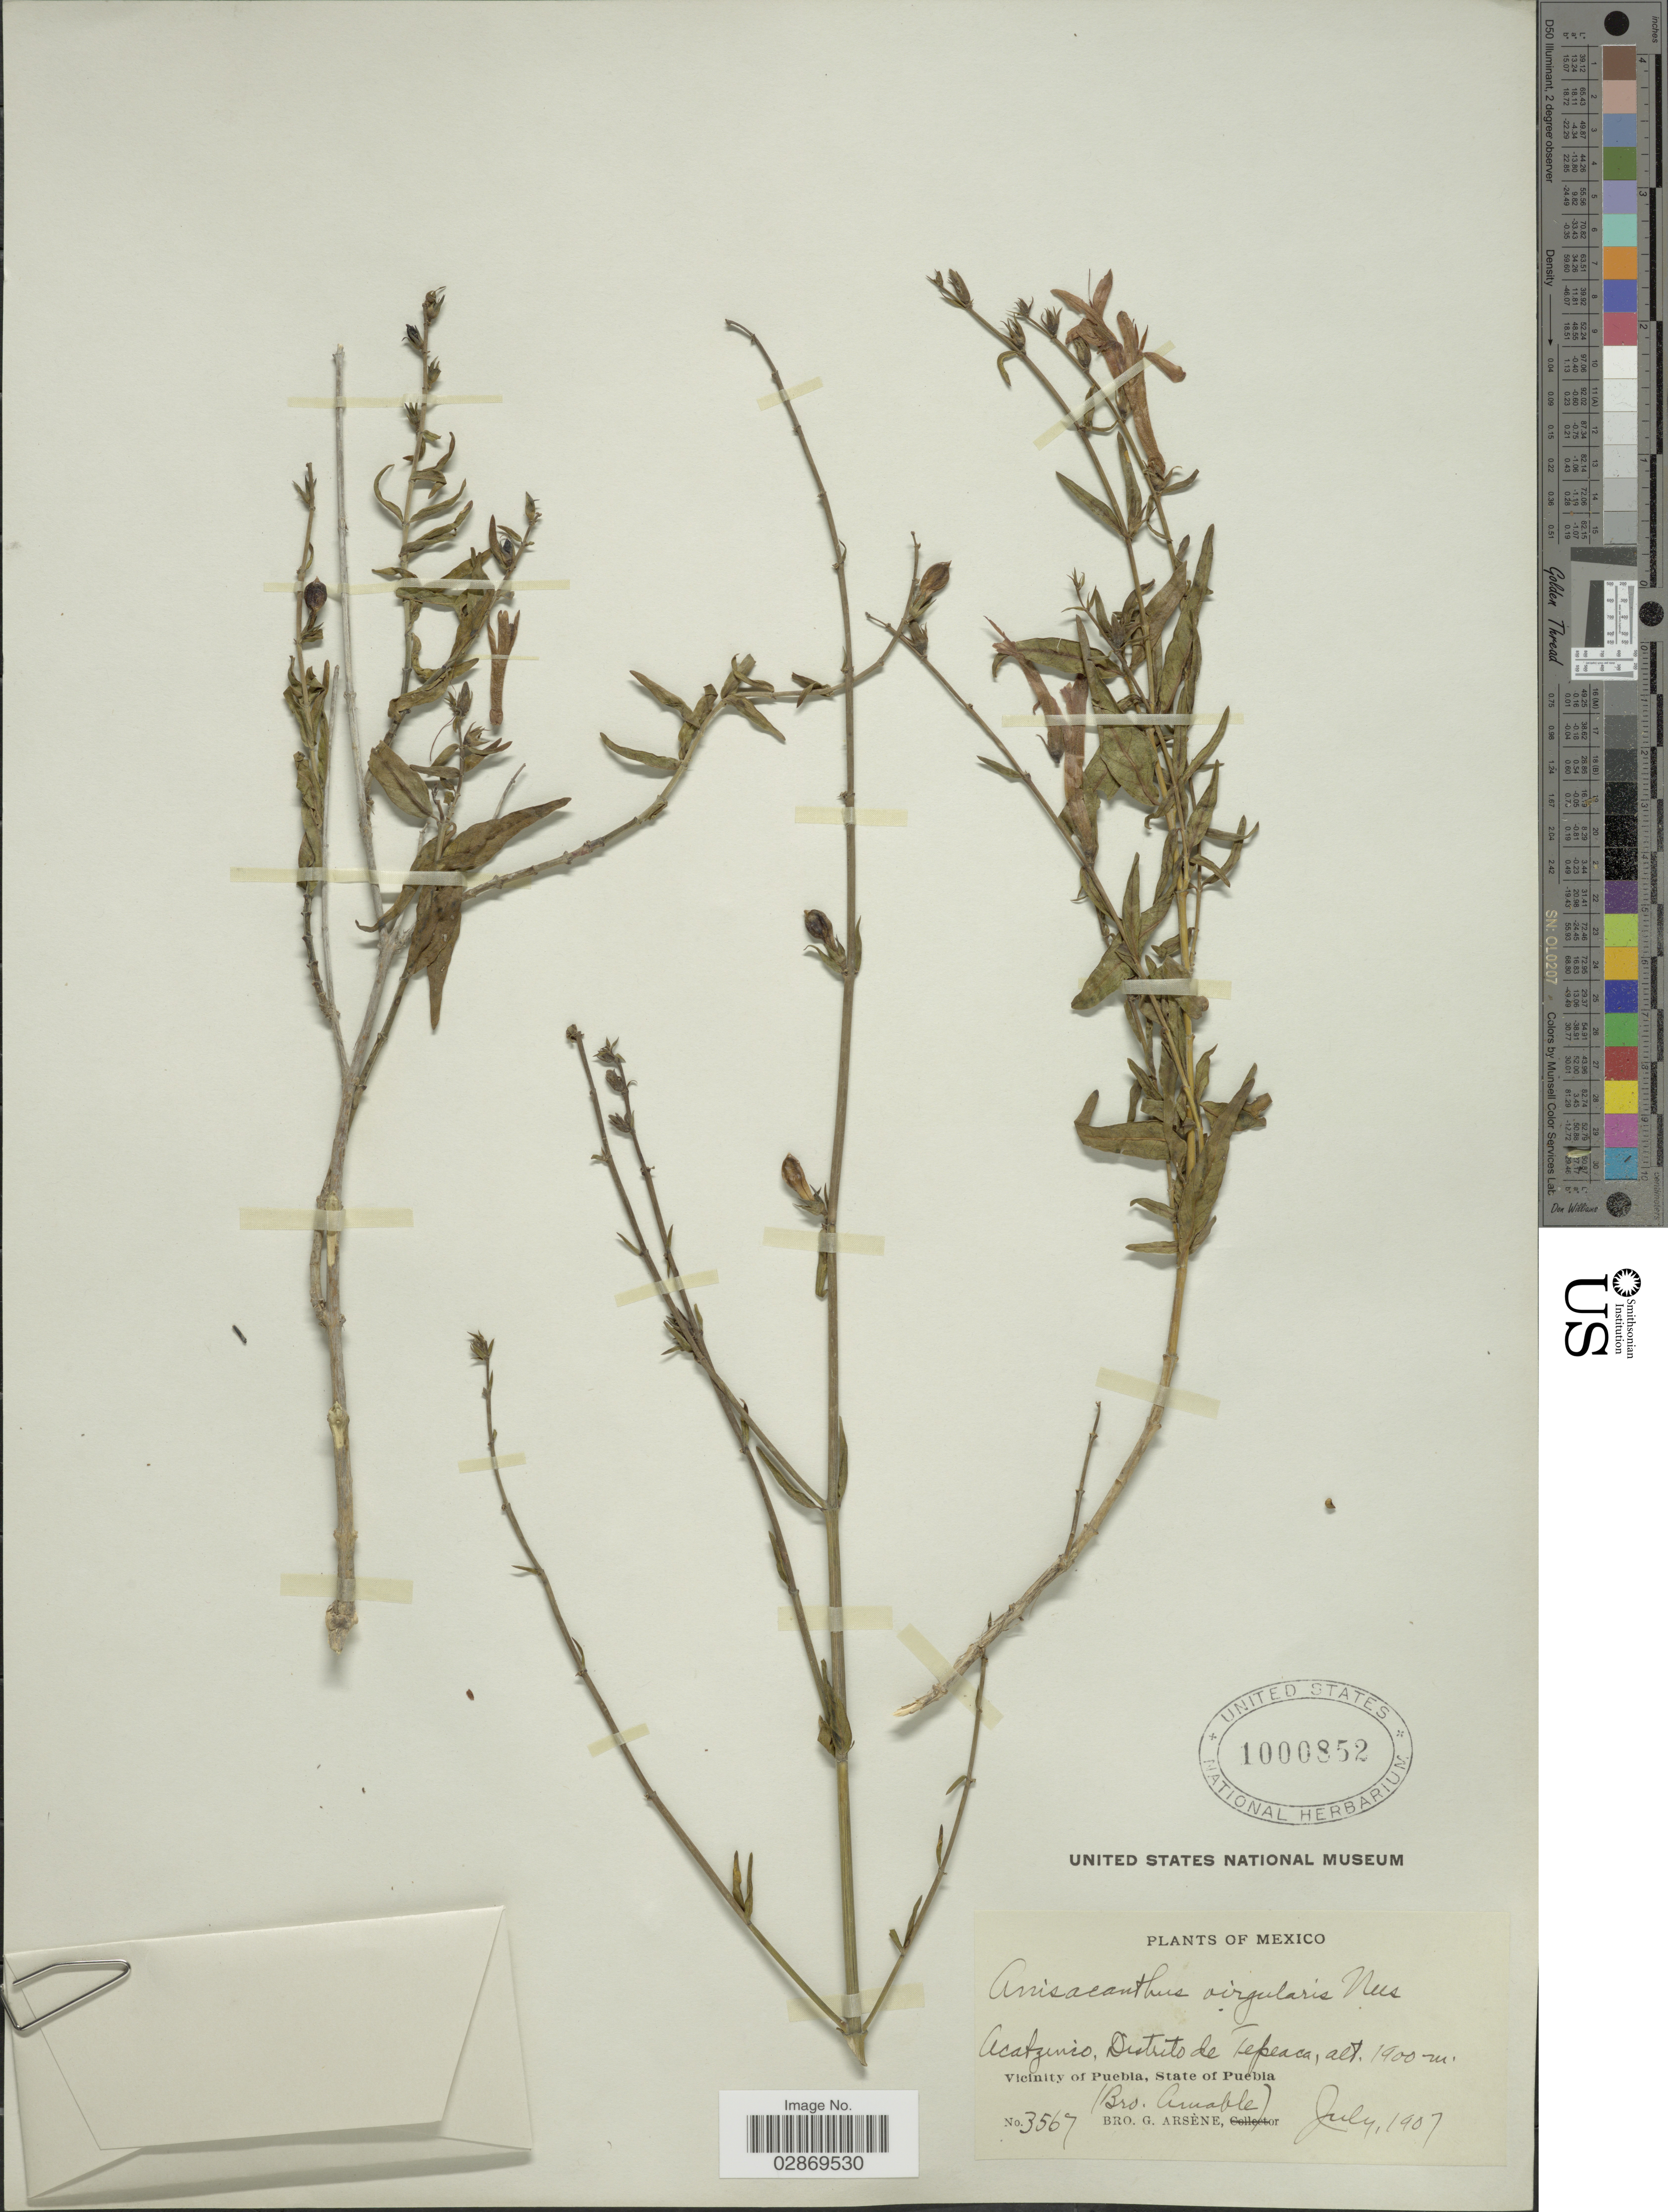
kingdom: Plantae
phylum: Tracheophyta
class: Magnoliopsida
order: Lamiales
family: Acanthaceae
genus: Anisacanthus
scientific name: Anisacanthus quadrifidus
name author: (Vahl) Nees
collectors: Bro. G. Arsène & B. Amable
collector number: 3567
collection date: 1907-07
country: Mexico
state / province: Puebla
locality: Acatzinco, Distrito de Tepeaca, Vicinity of Puebla.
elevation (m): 1900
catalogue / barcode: US 1000852